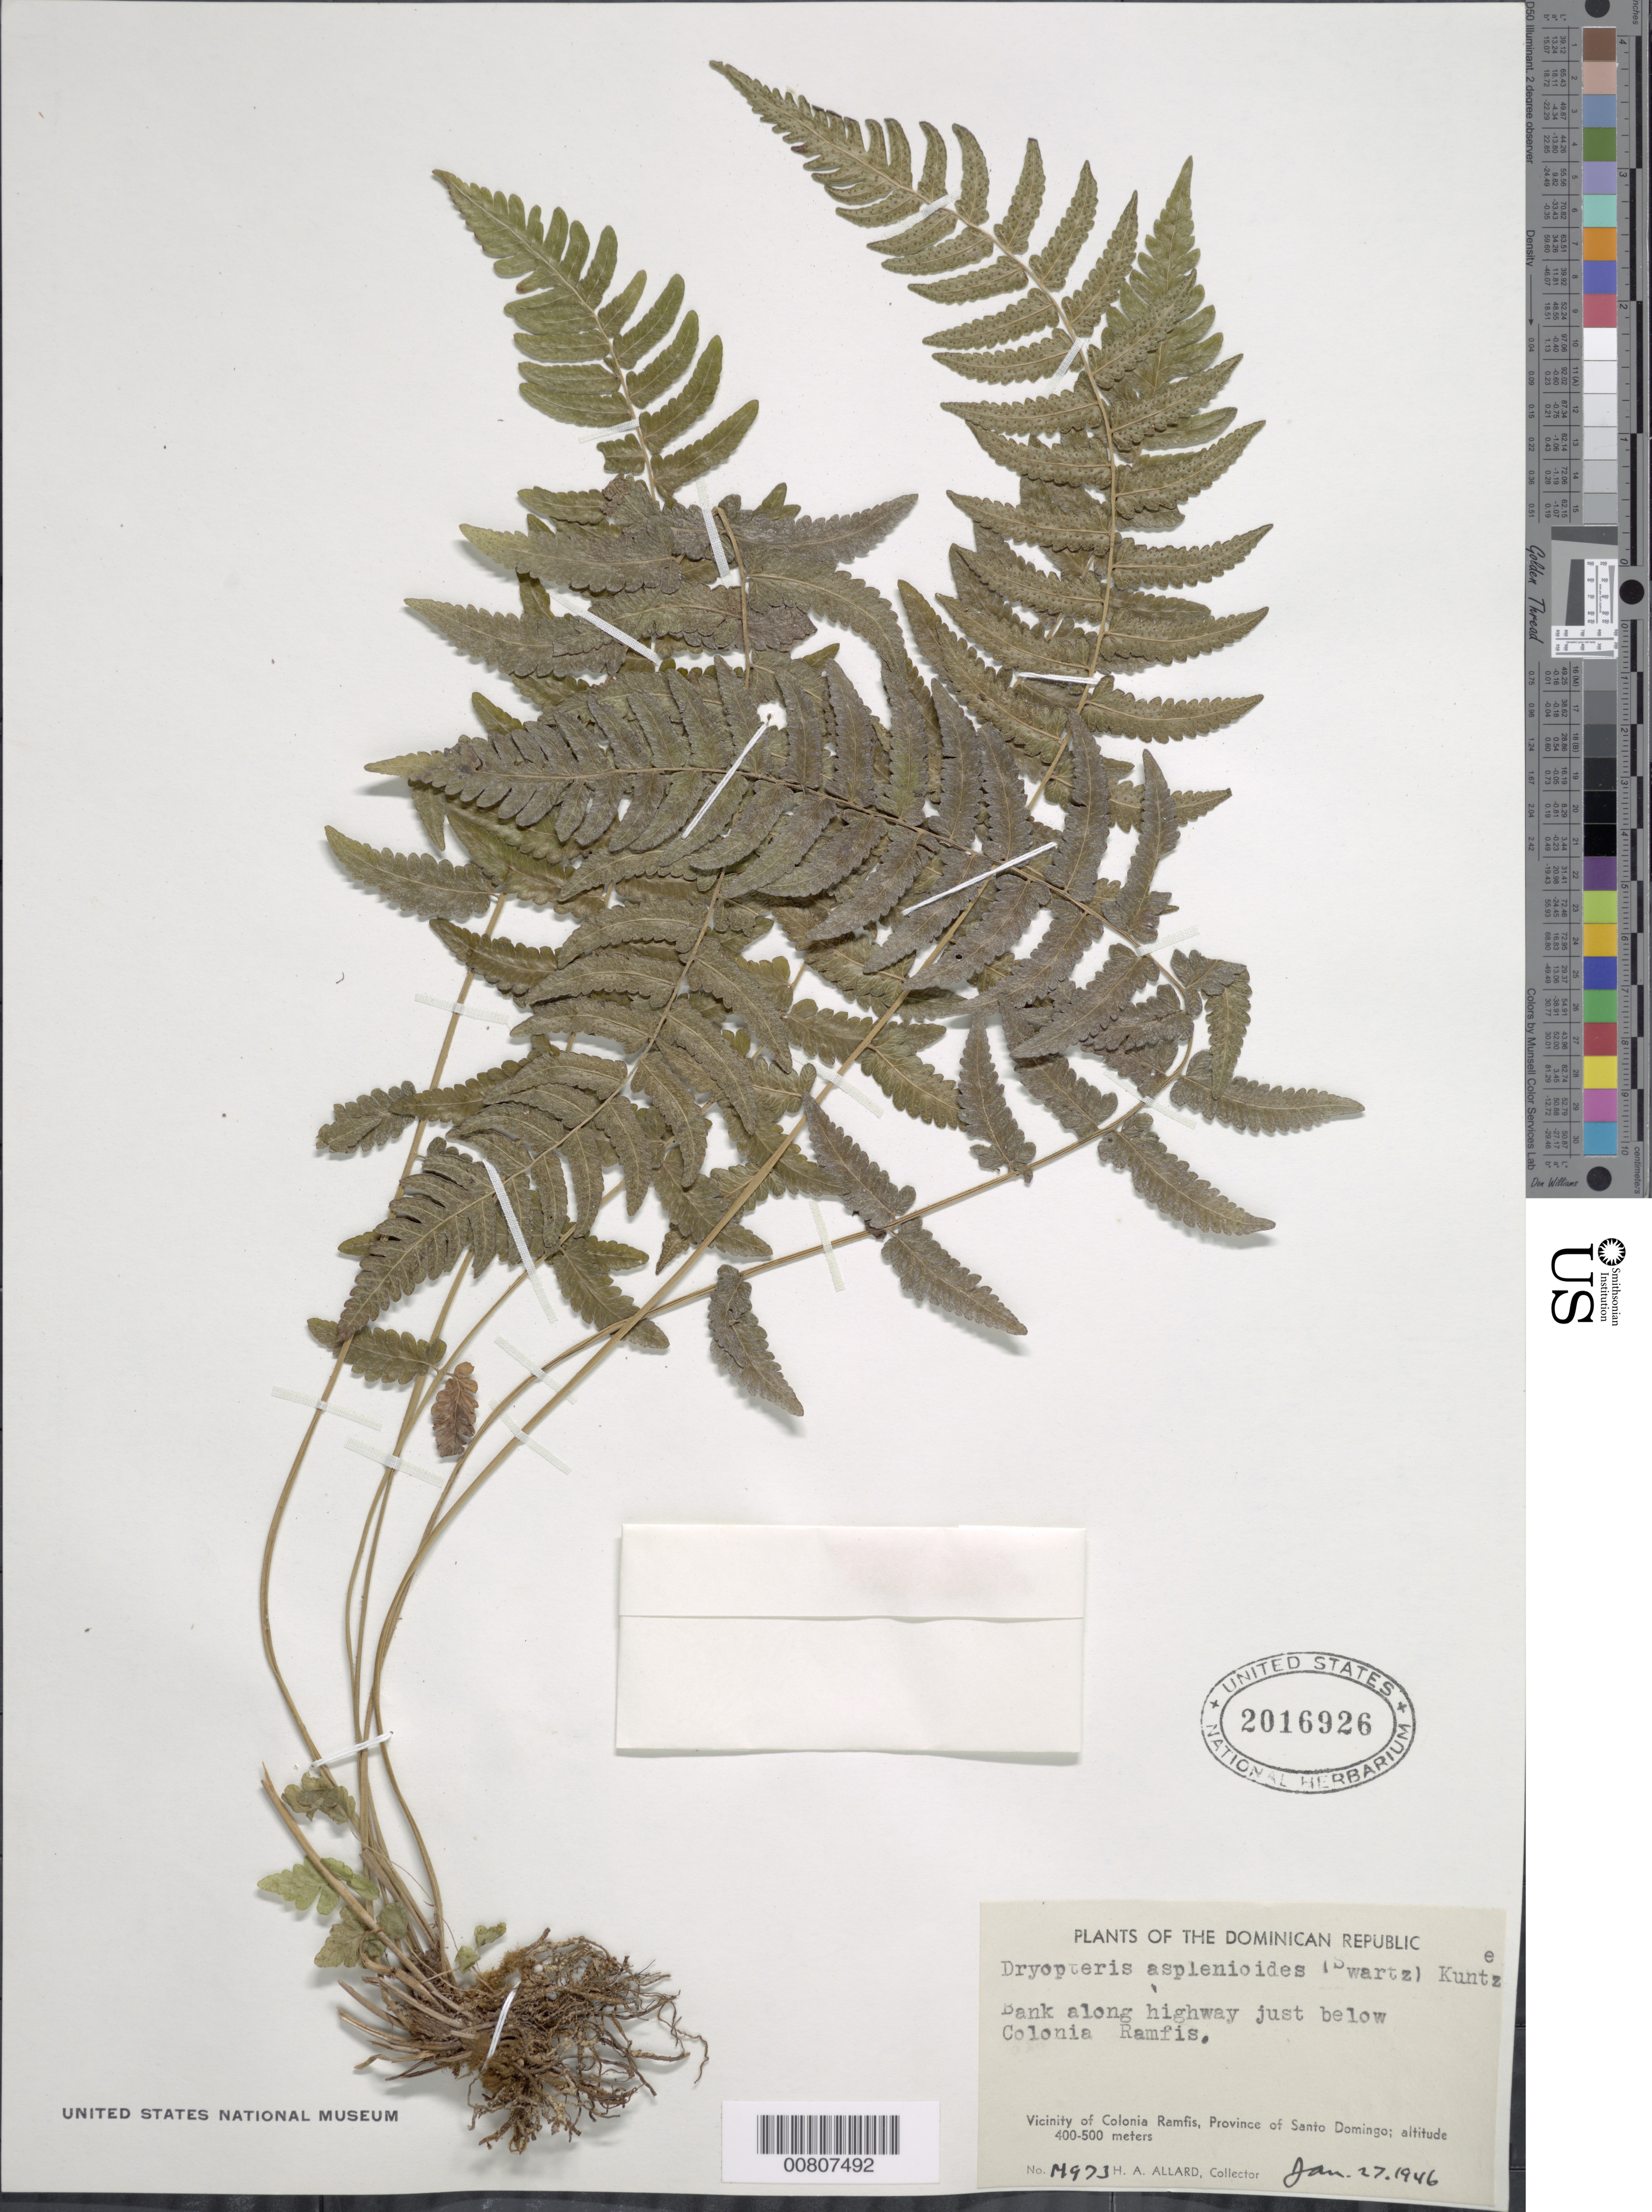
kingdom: Plantae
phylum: Tracheophyta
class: Polypodiopsida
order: Polypodiales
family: Thelypteridaceae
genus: Goniopteris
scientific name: Goniopteris retroflexa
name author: (L.) Pic. Serm.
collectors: H. A. Allard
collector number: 14973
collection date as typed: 27 Jan 1946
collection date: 1946-01-27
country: Dominican Republic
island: Hispaniola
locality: Prov. Santo Domingo, just below Colonia Ramfis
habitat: Bank along highway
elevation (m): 400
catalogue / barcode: US 2016926